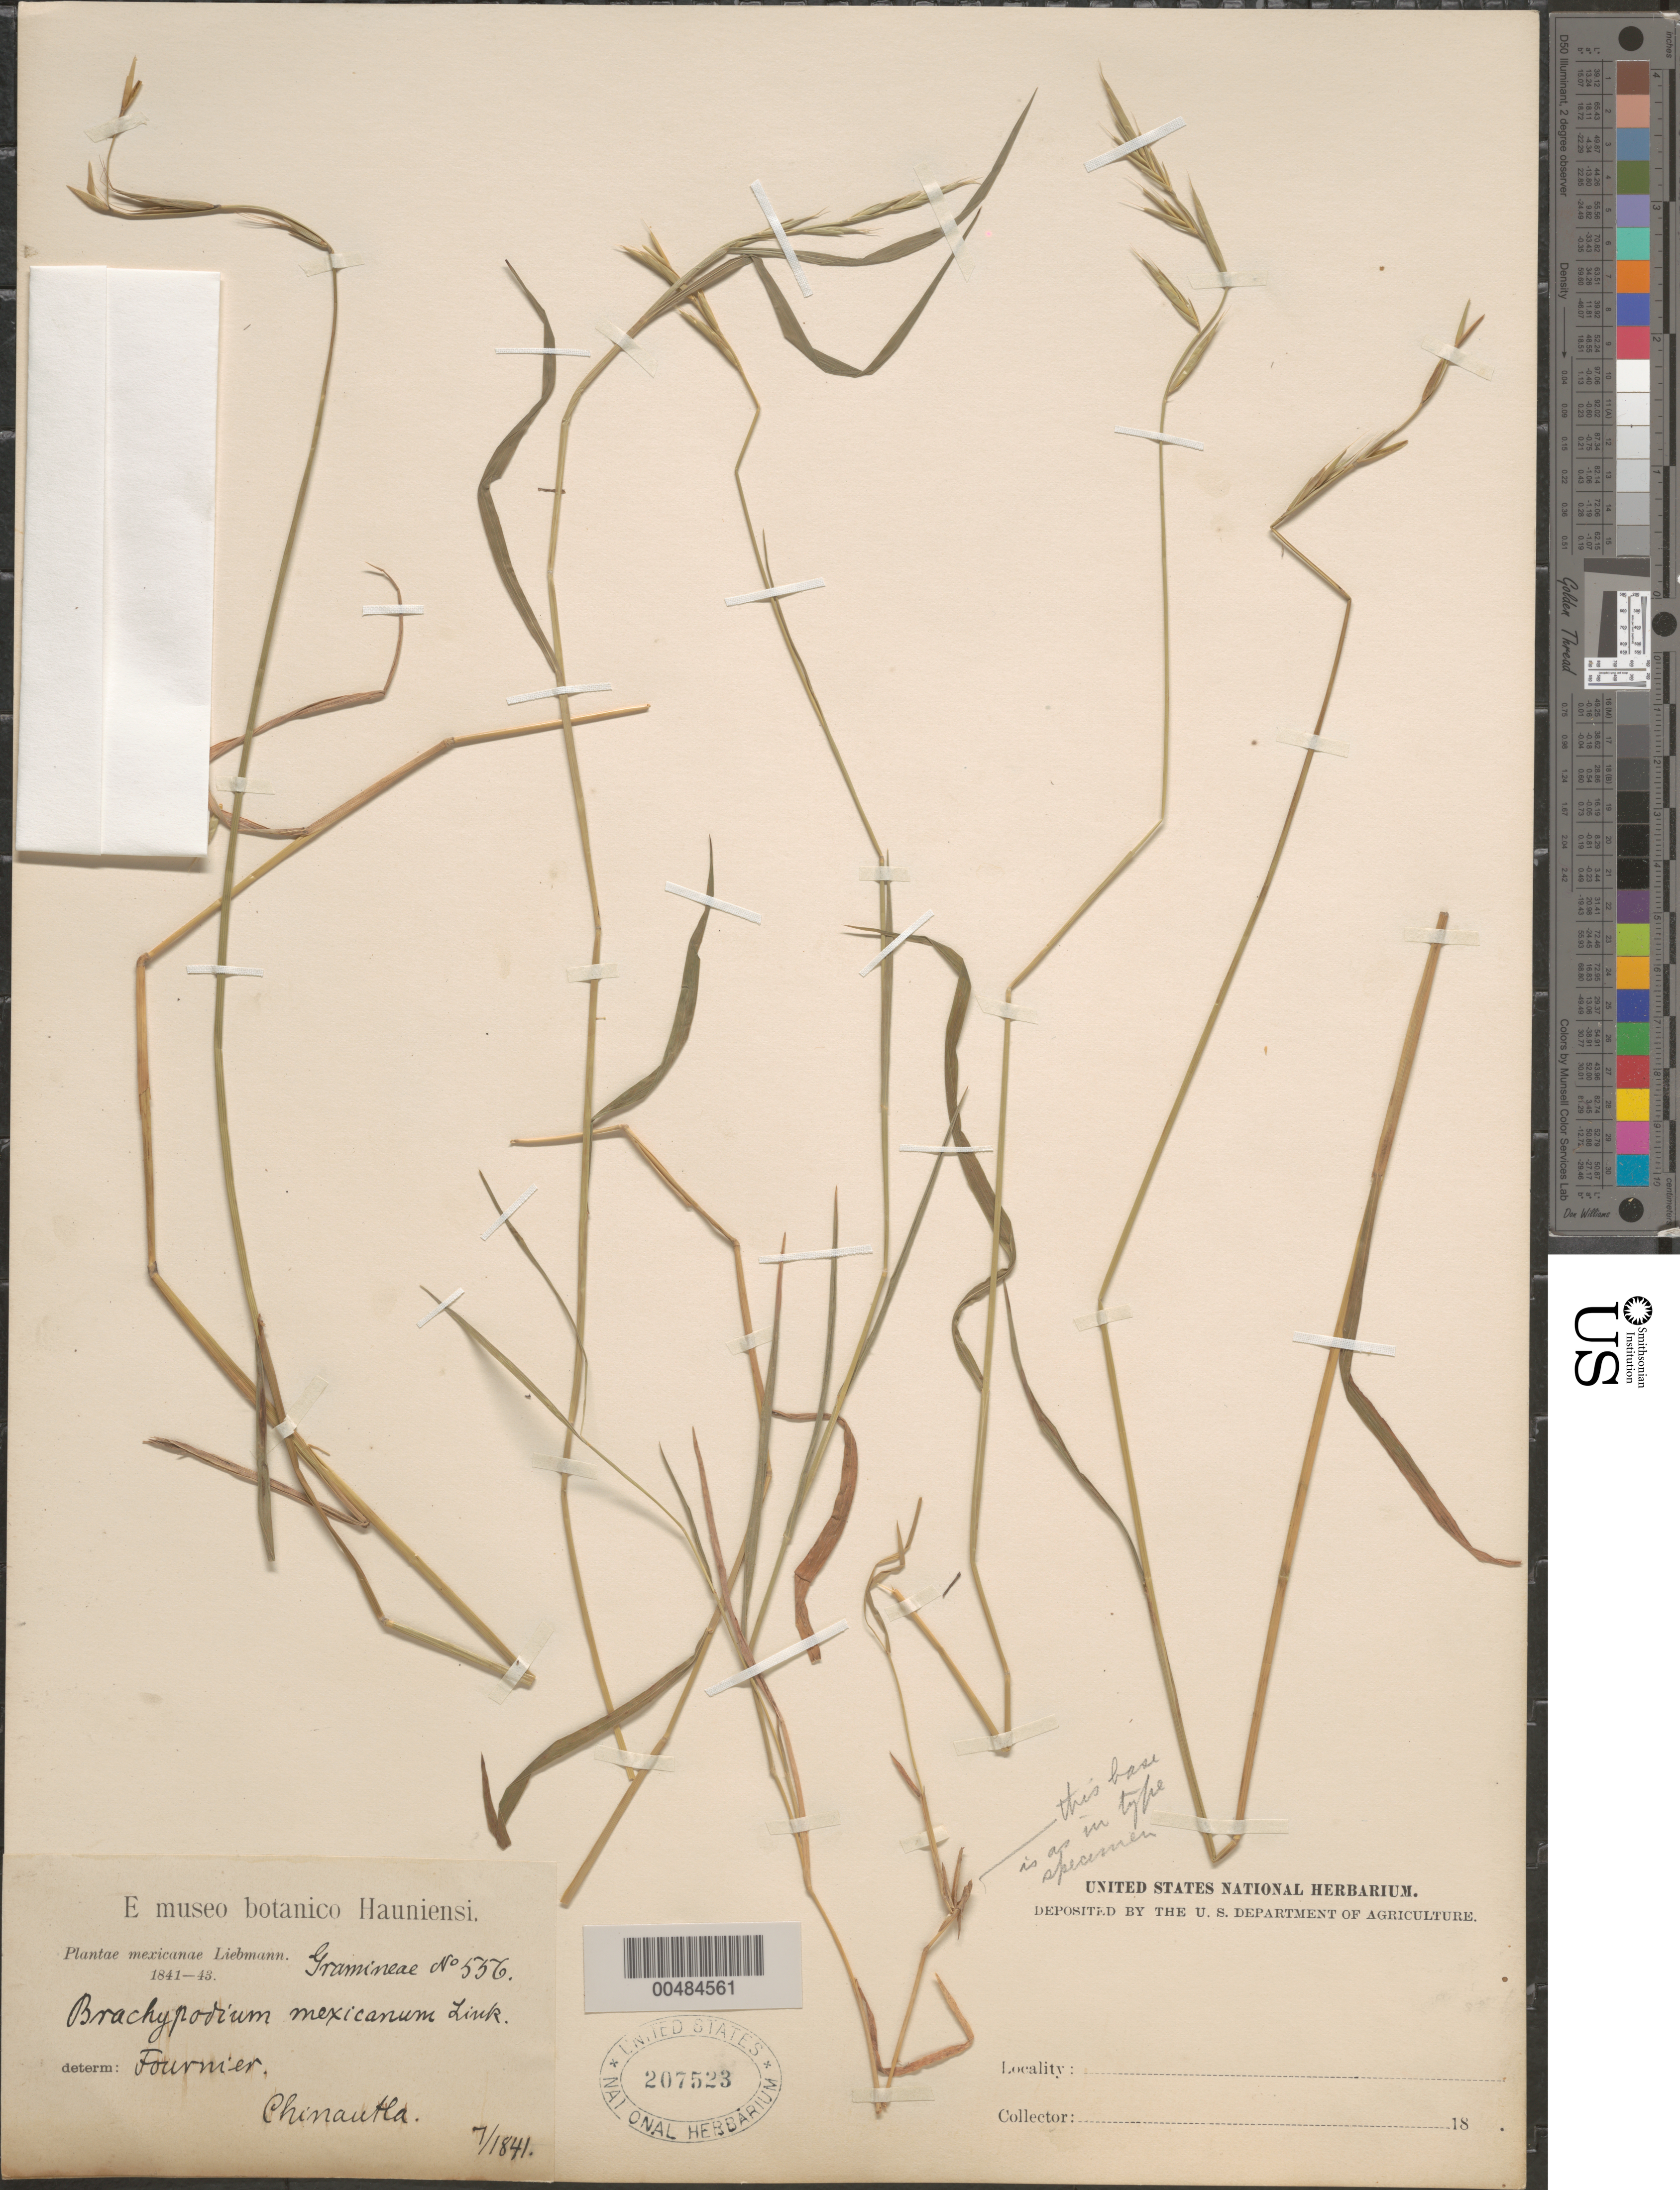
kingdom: Plantae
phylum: Tracheophyta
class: Liliopsida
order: Poales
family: Poaceae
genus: Brachypodium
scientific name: Brachypodium mexicanum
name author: (Roem. & Schult.) Link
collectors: F. M. Liebmann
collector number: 556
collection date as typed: Jul 1841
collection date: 1841-07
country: Mexico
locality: Chinautla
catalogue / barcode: US 207523